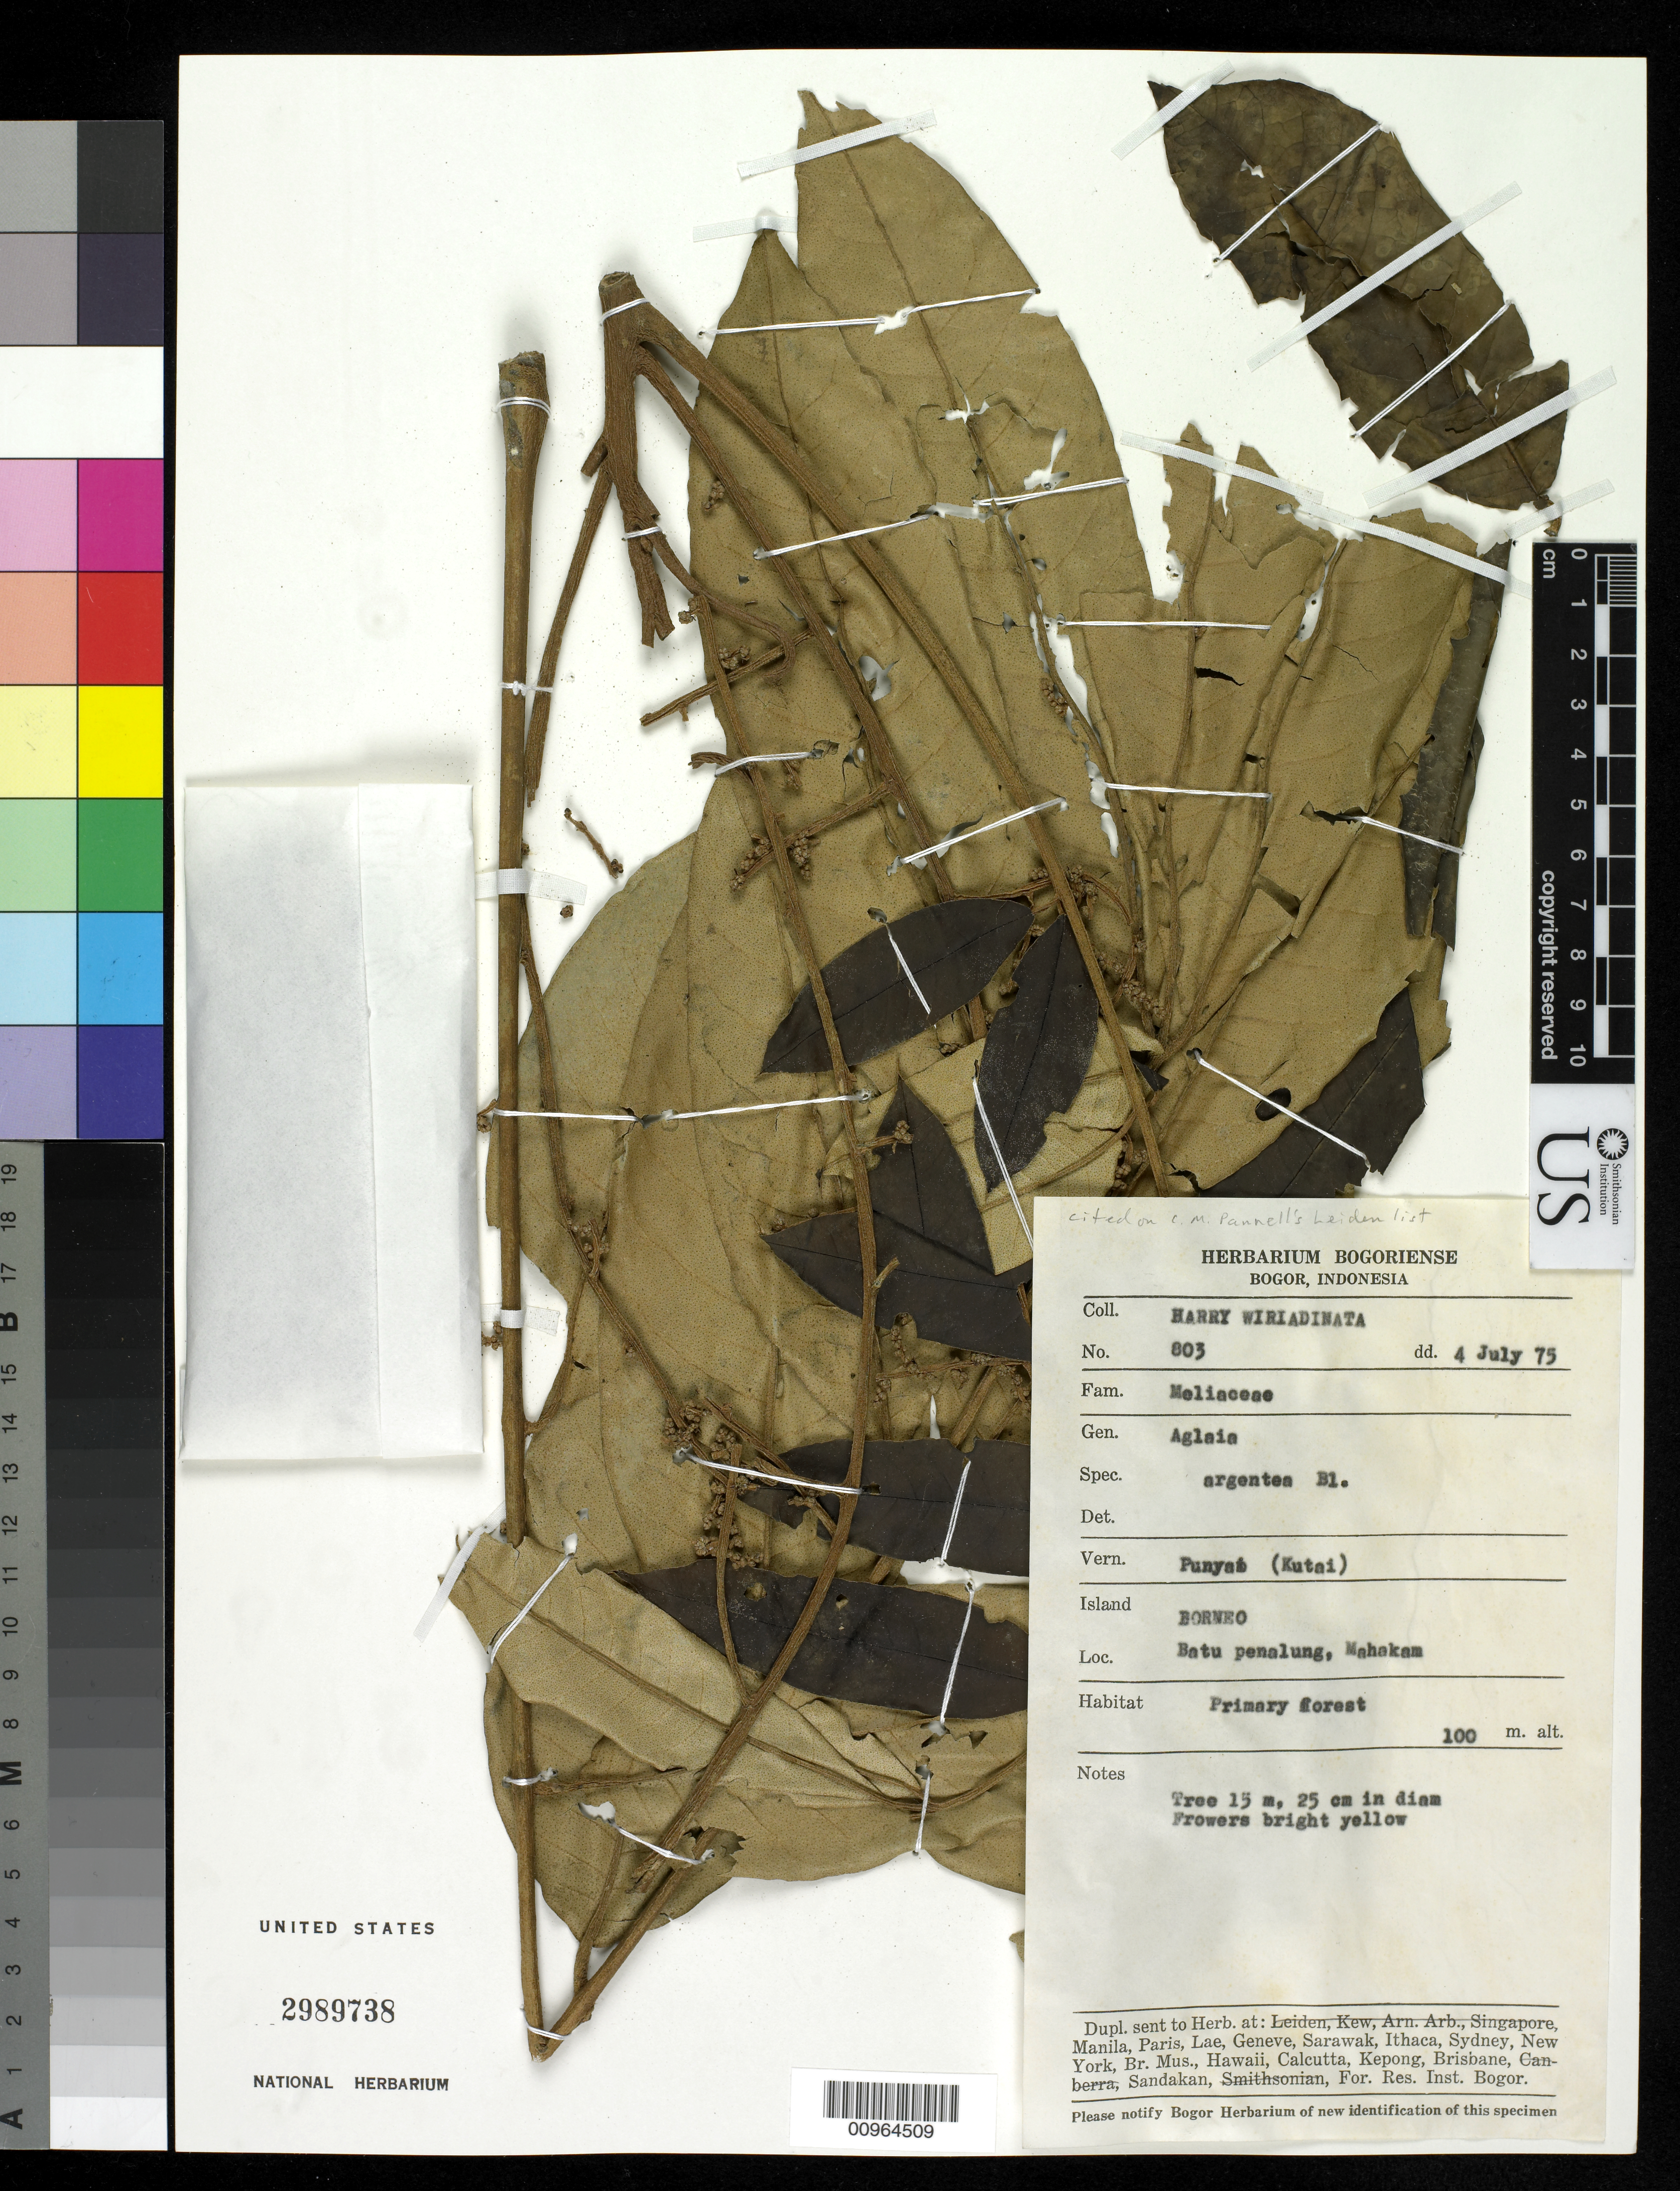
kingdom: Plantae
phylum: Tracheophyta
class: Magnoliopsida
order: Sapindales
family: Meliaceae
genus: Aglaia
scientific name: Aglaia argentea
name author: Blume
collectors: H. Wiriadinata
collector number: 803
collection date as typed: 04 Jul 1975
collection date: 1975-07-04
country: Indonesia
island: Borneo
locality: Batu penalung, Mahakam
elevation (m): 100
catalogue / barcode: US 2989738